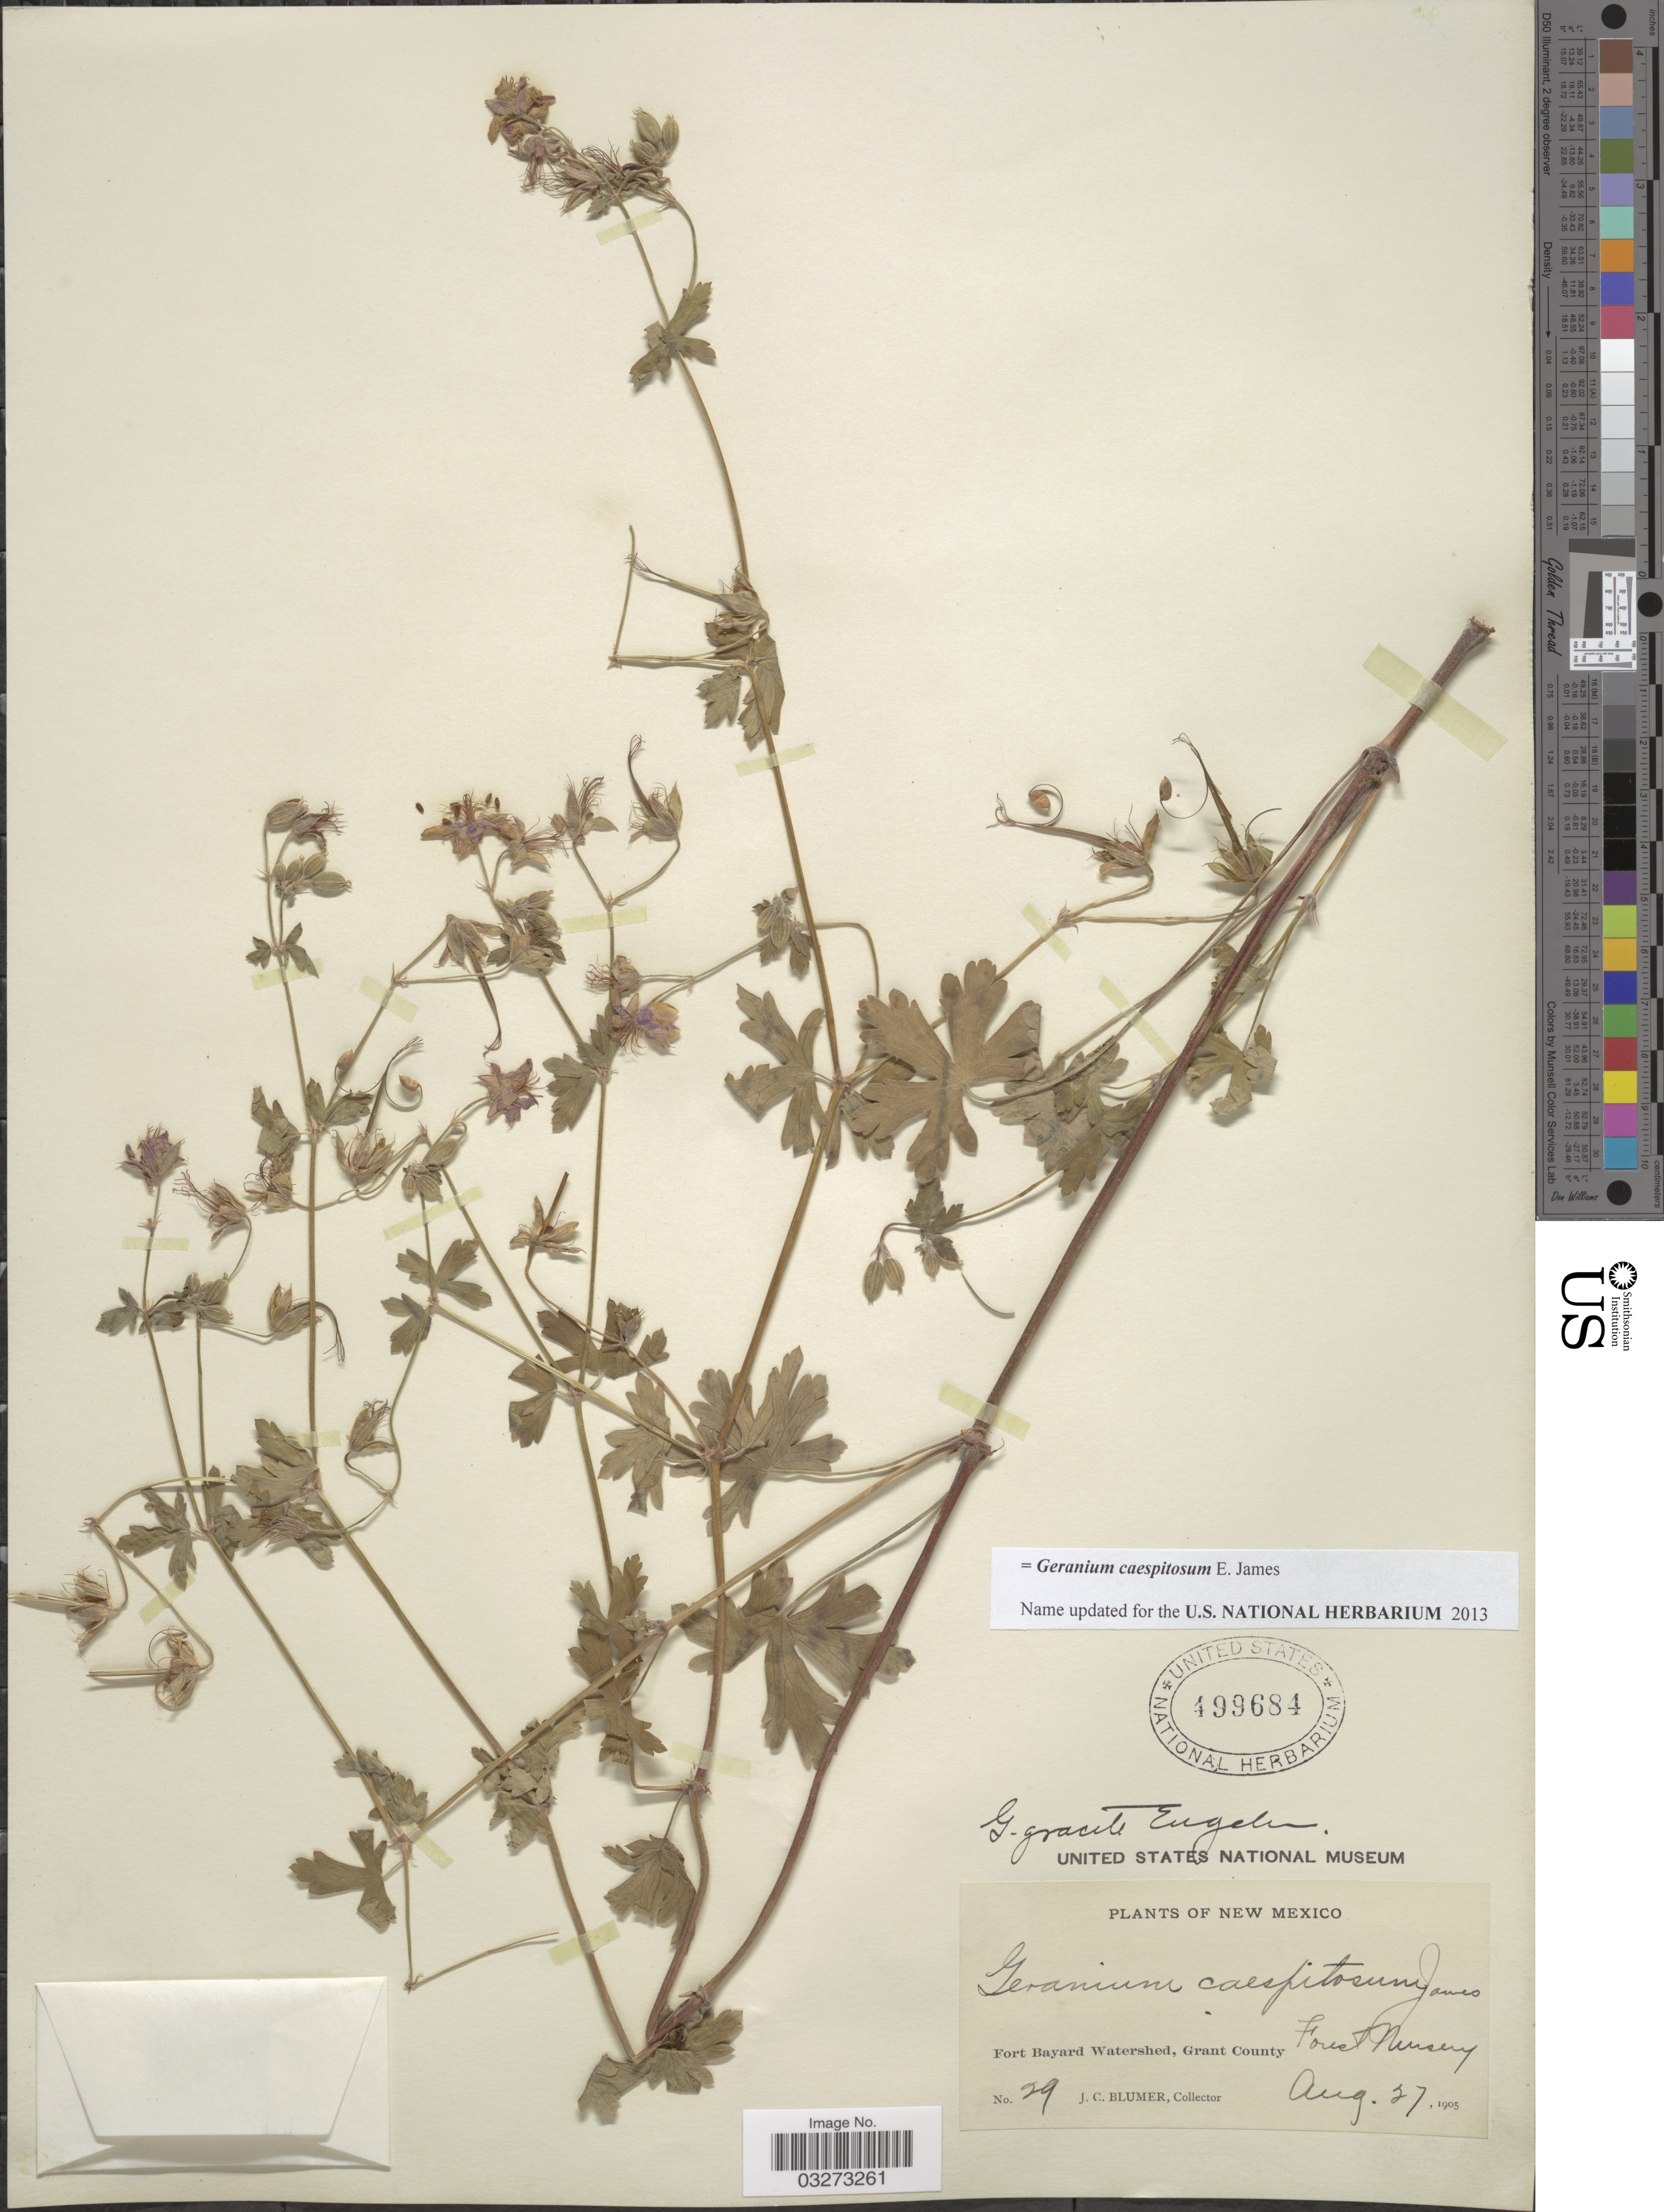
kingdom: Plantae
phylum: Tracheophyta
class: Magnoliopsida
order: Geraniales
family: Geraniaceae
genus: Geranium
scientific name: Geranium caespitosum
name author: E. James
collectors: J. C. Blumer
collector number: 29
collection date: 1905-08-27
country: United States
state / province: New Mexico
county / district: Grant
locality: Forest Nursery, Fort Bayard Watershed, Grant County.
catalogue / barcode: US 499684